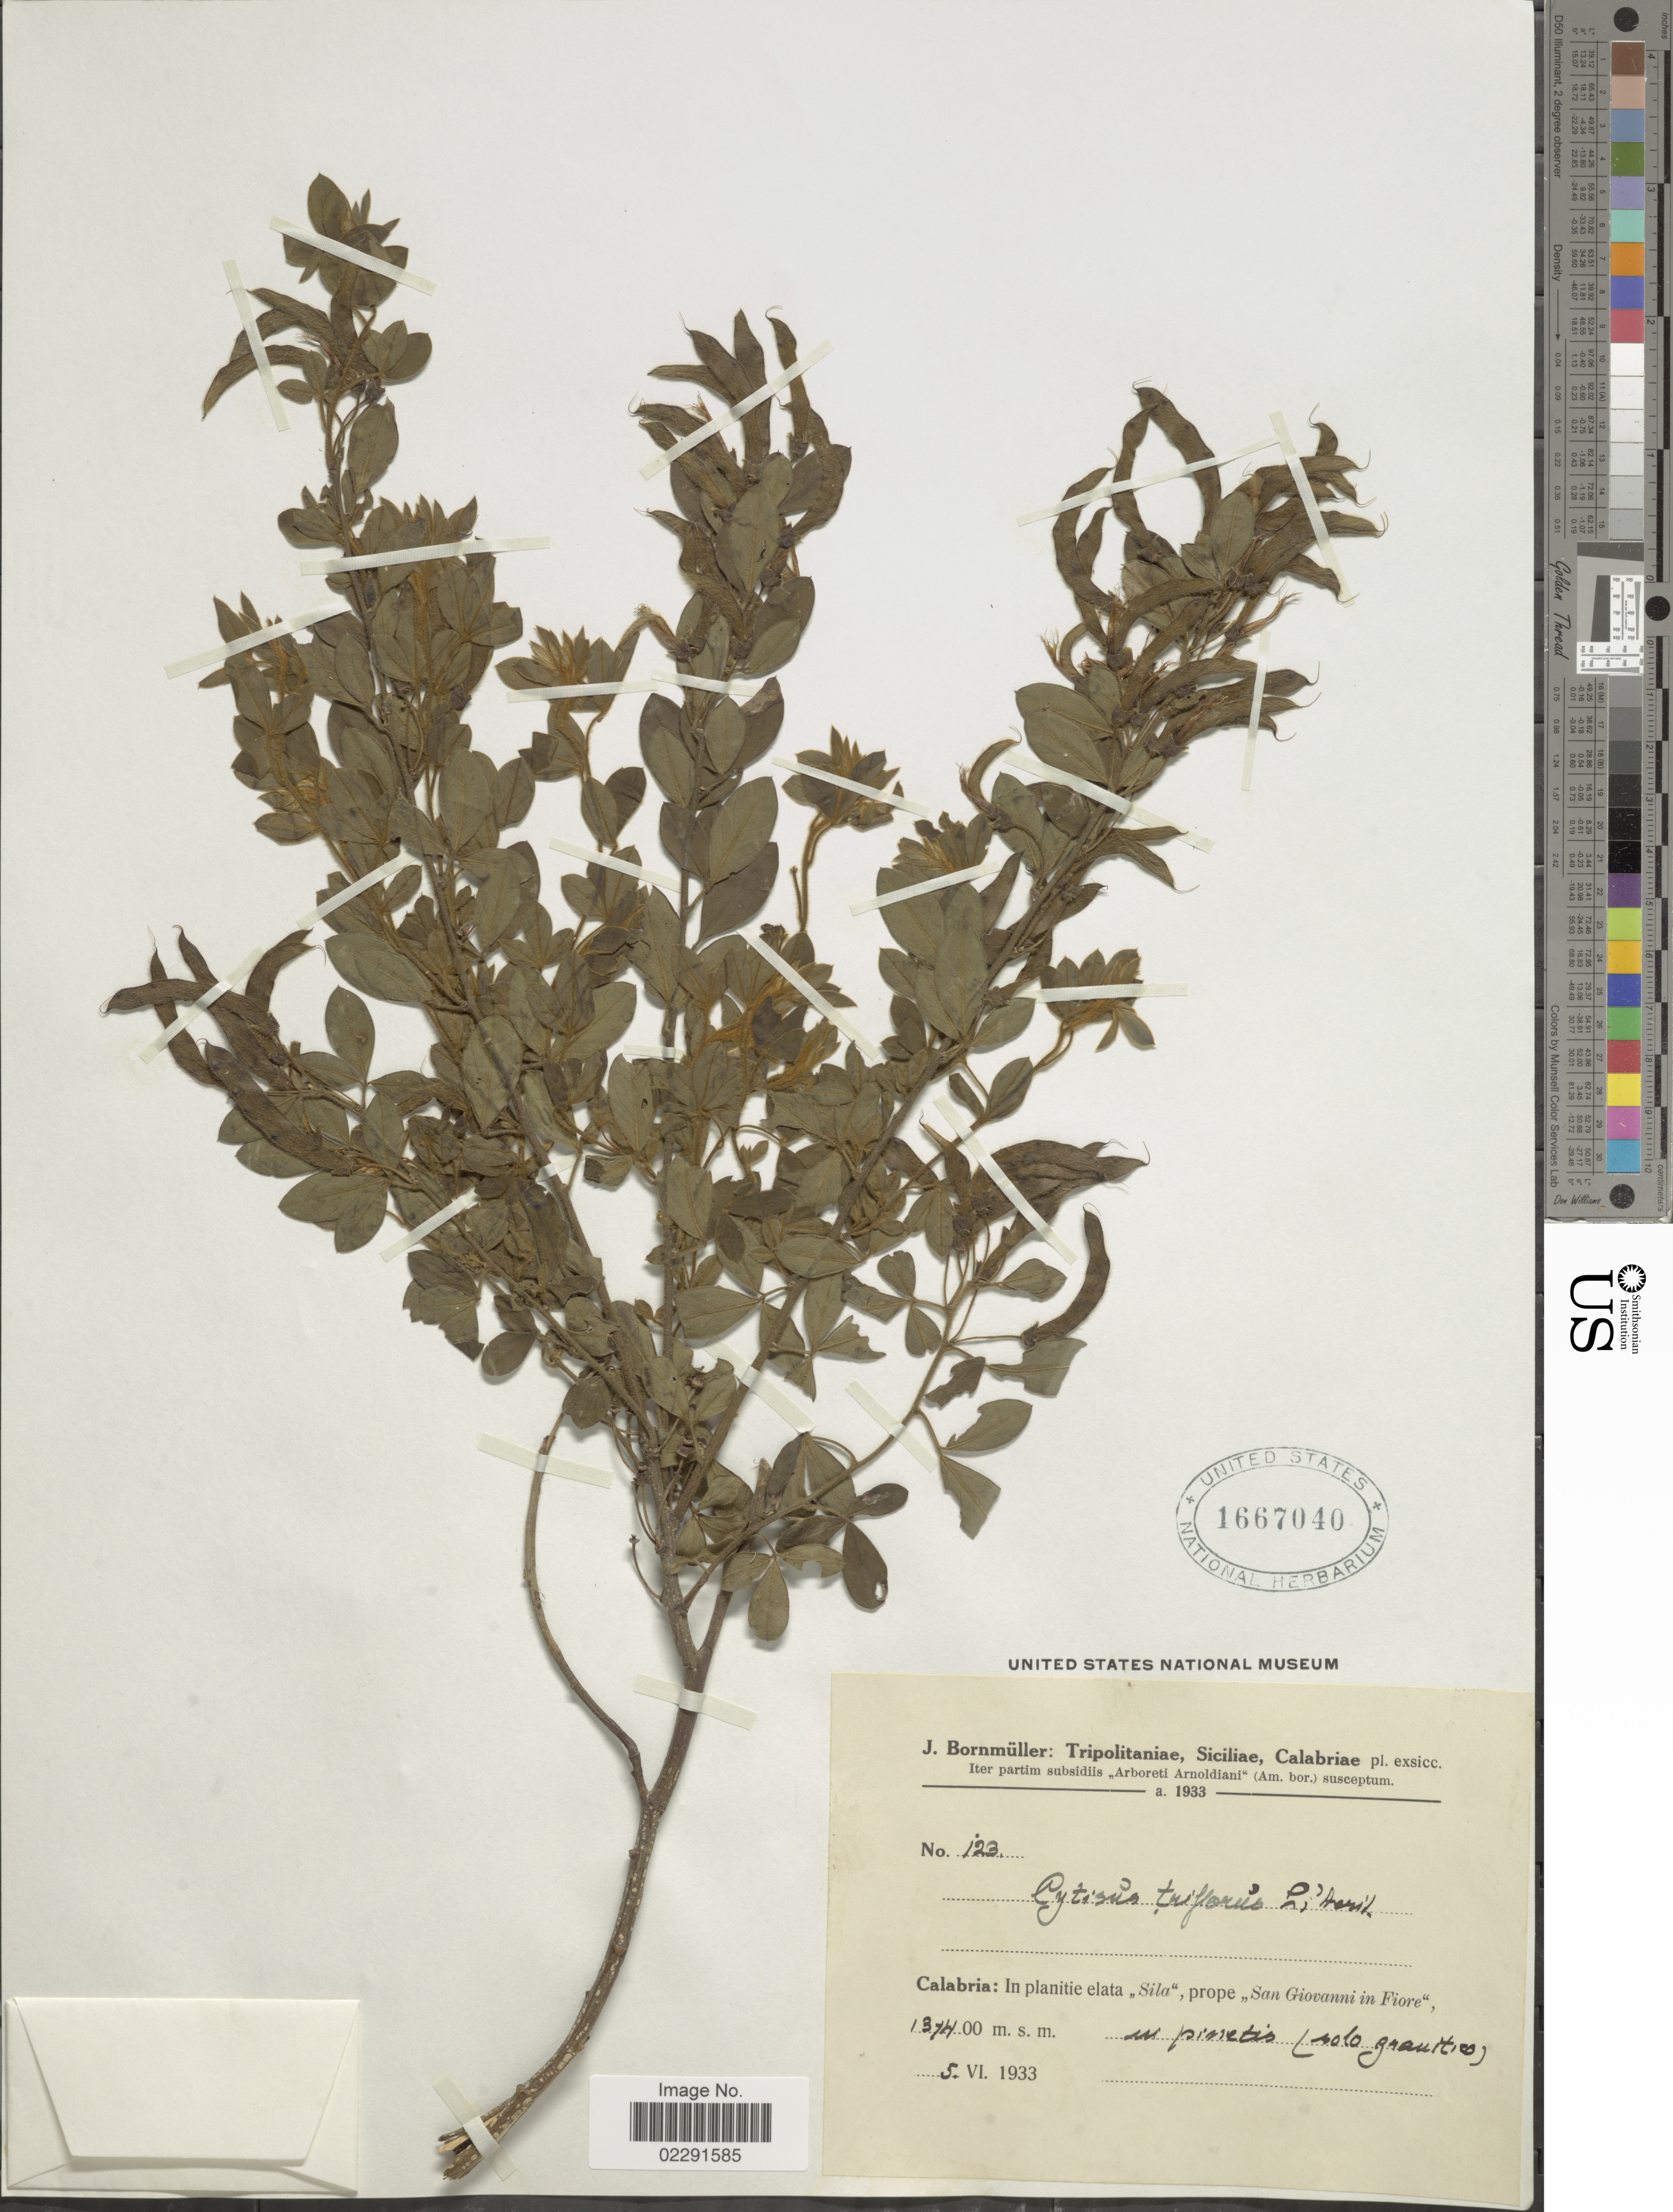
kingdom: Plantae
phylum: Tracheophyta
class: Magnoliopsida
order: Fabales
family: Fabaceae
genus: Cytisus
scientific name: Cytisus triflorus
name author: Lam.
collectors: J. Bornmüller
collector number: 123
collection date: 1933-06-05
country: Italy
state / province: Calabria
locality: In planitie elata "Sila", prope "San Giovanni in Fiore".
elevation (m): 1300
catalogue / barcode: US 1667040